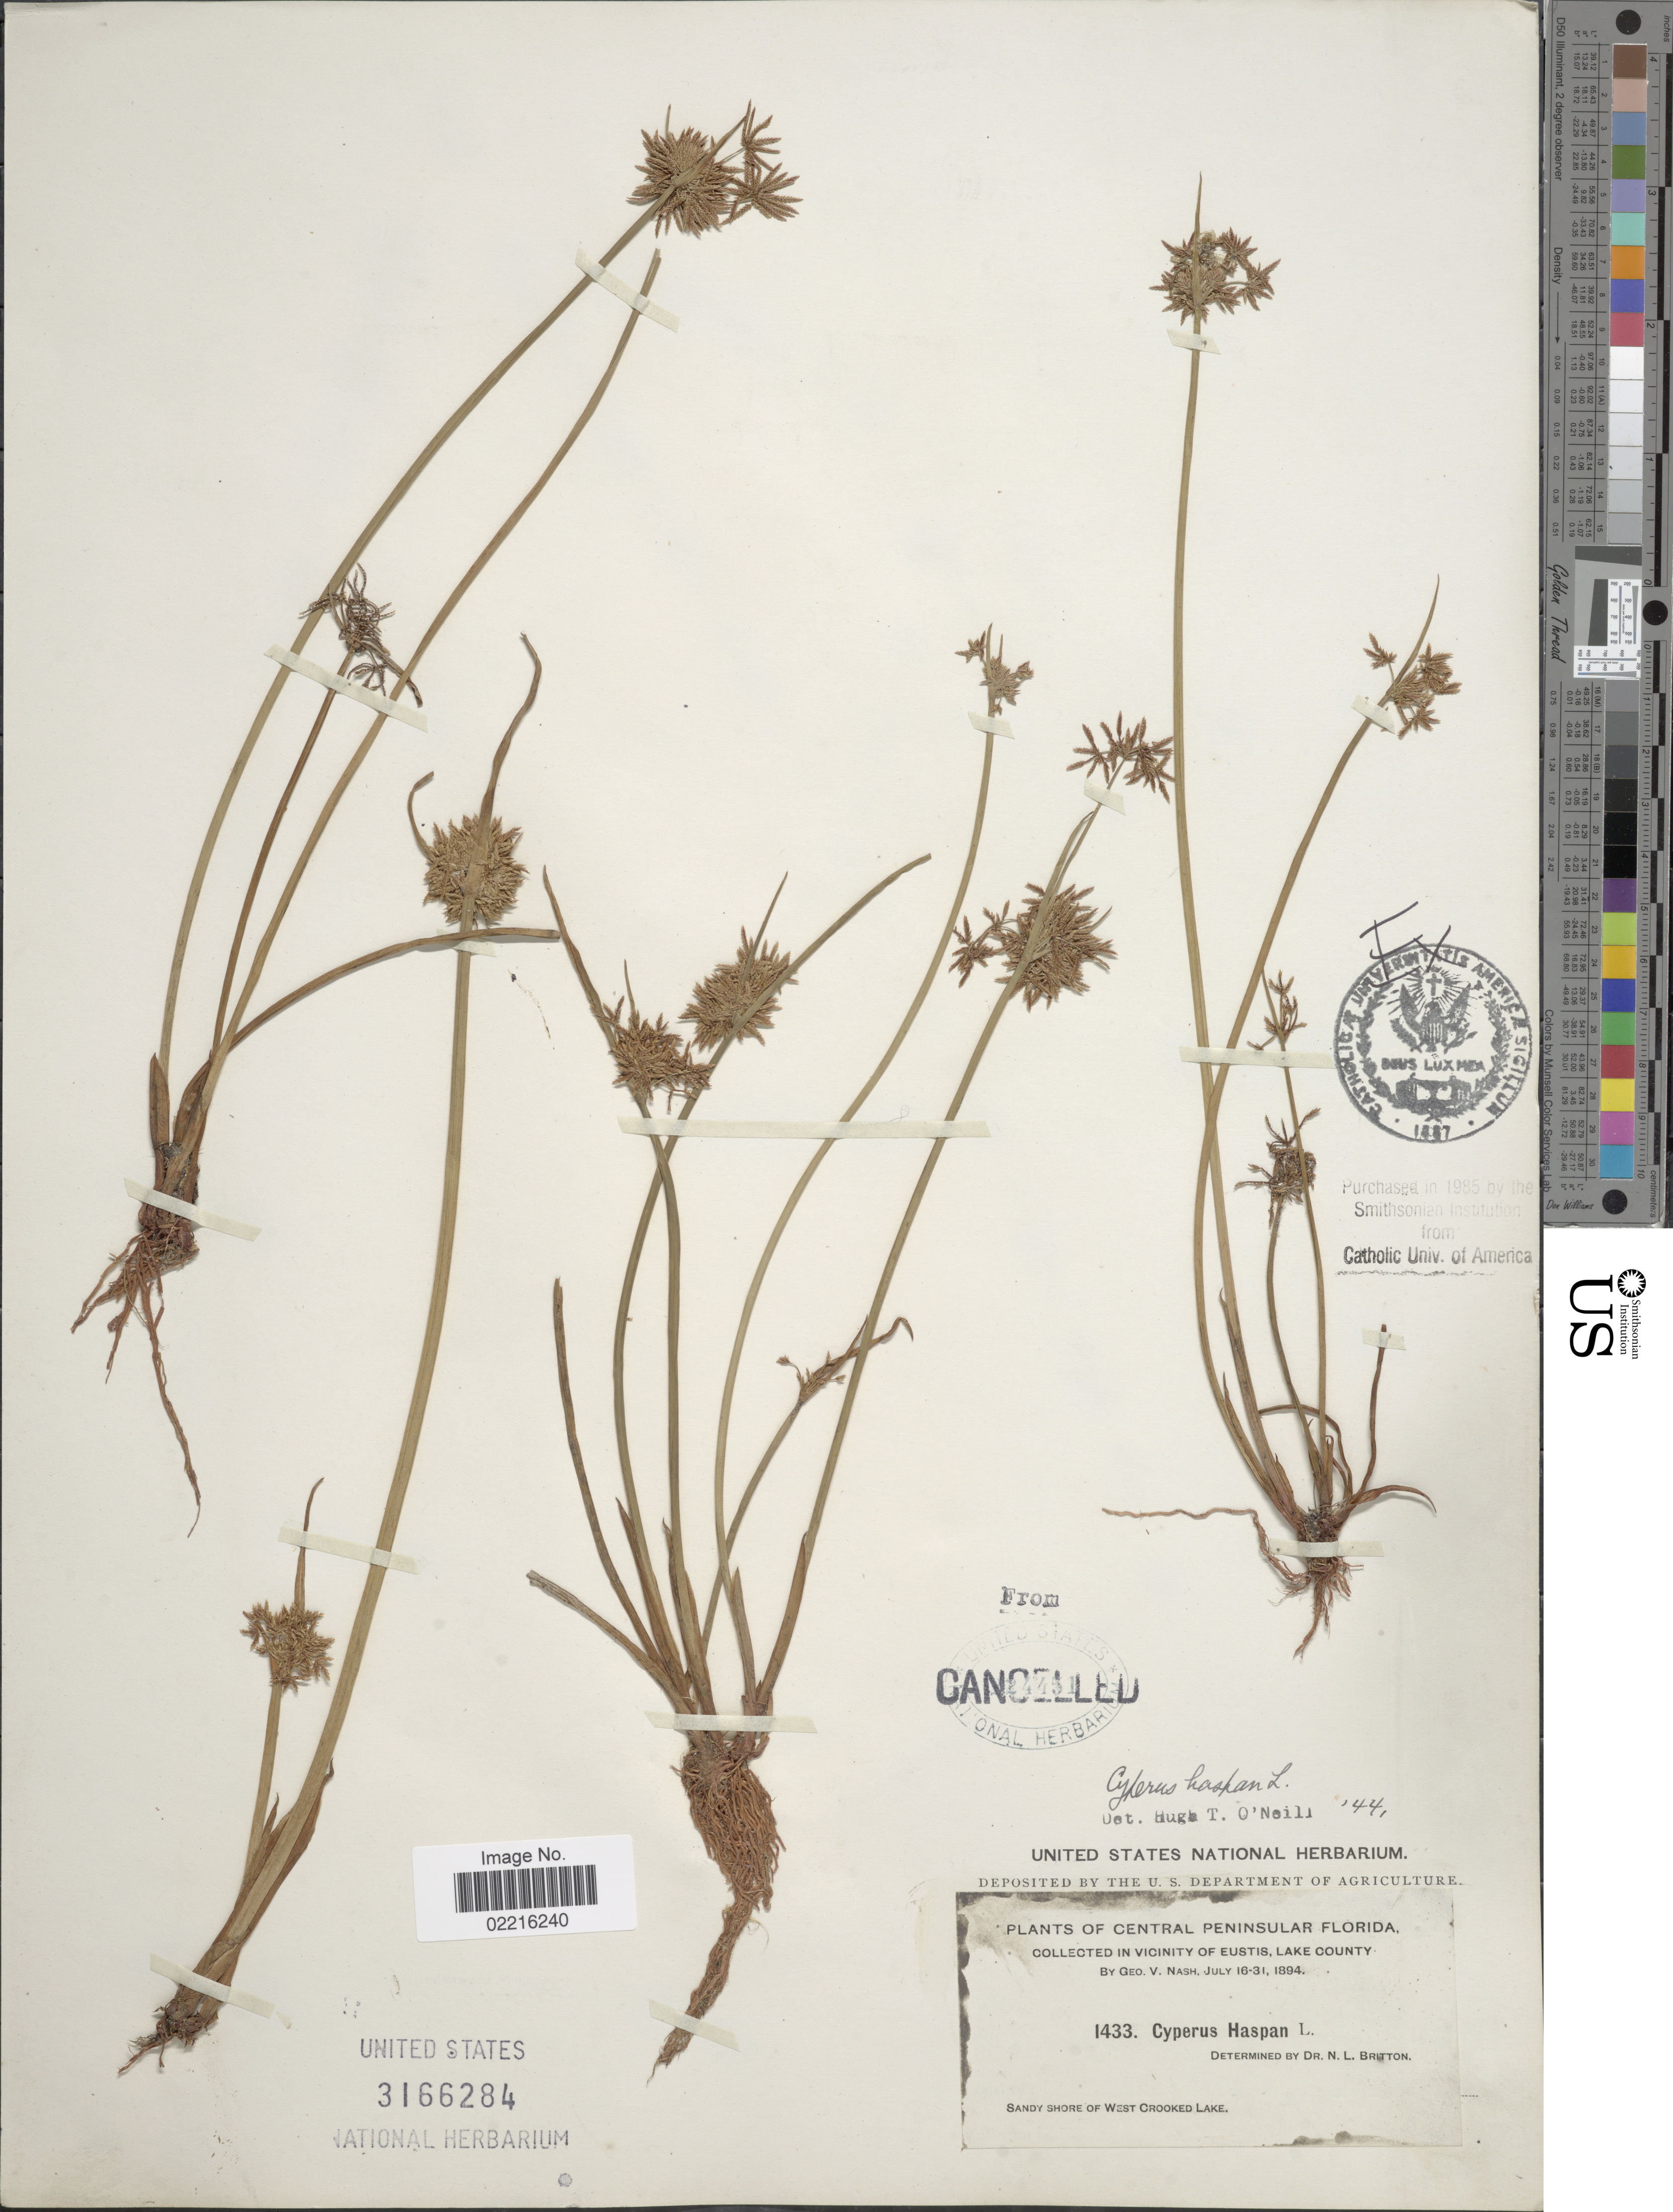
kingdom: Plantae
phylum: Tracheophyta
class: Liliopsida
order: Poales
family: Cyperaceae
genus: Cyperus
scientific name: Cyperus haspan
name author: L.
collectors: G. V. Nash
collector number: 1433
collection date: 1894-07-16/1894-07-31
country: United States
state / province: Florida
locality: Central Peninsular Florida, Vicinity of Eustis, Lake County, West Crooked Lake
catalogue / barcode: US 3166284